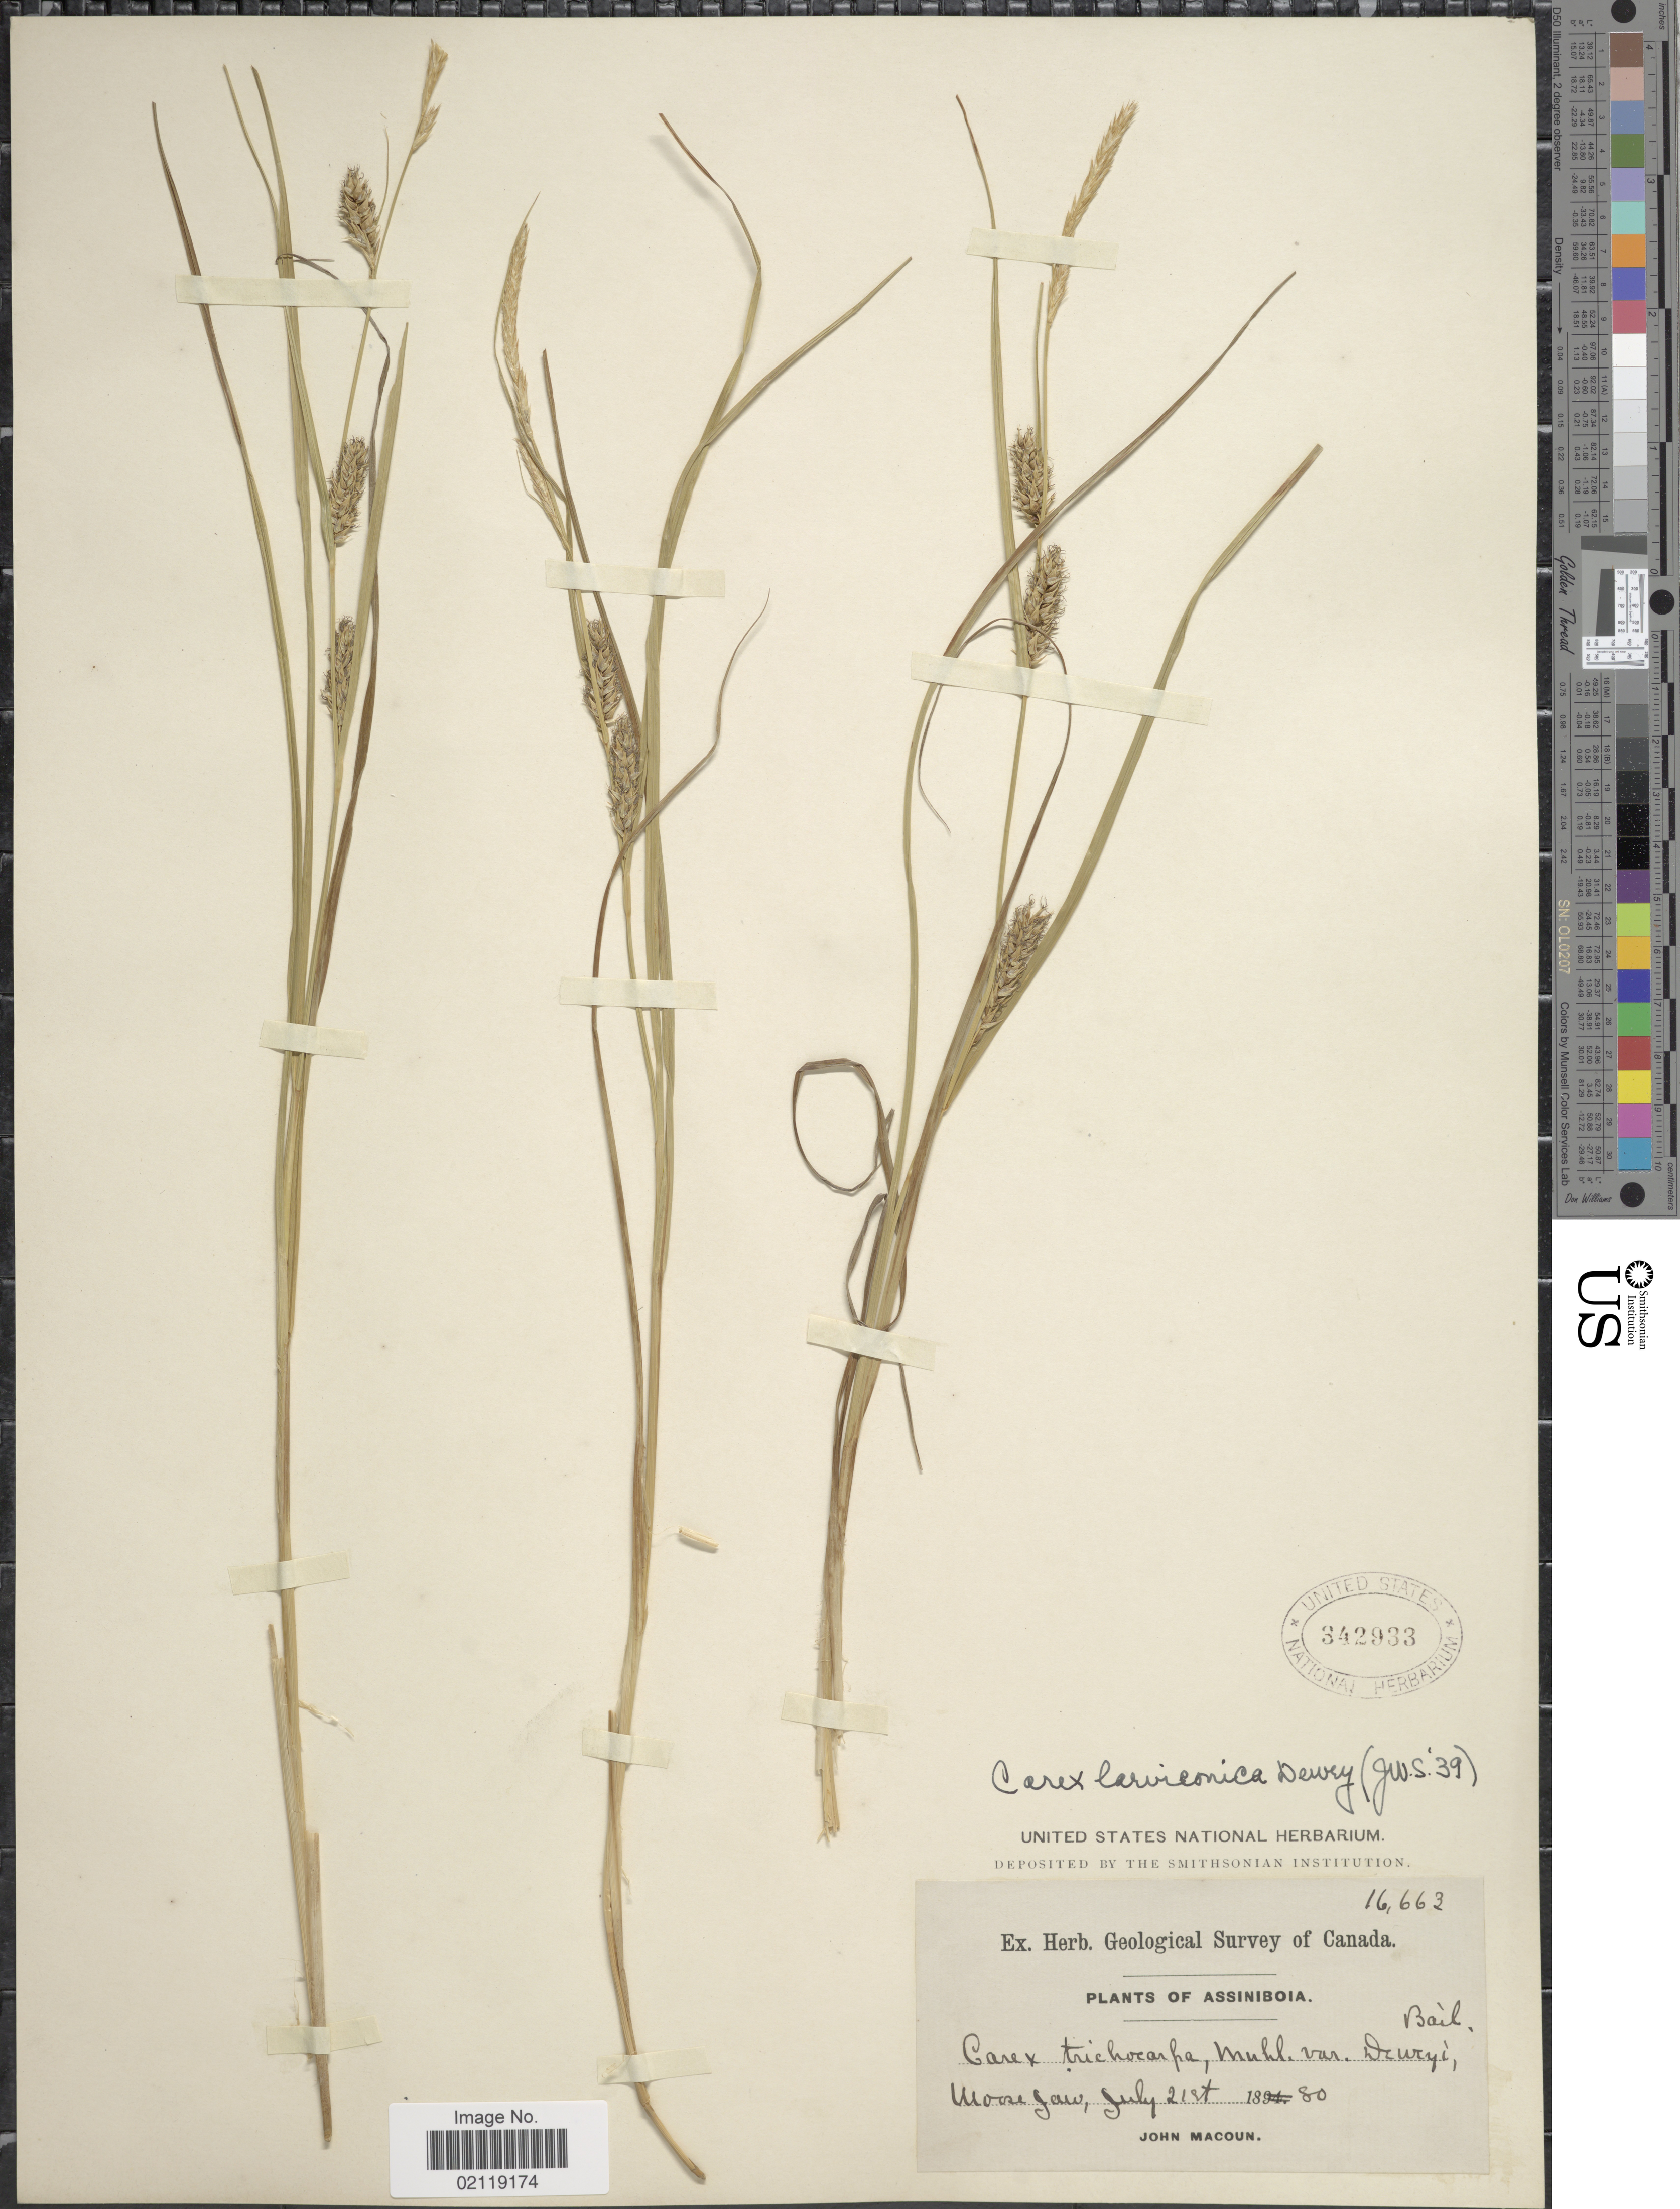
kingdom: Plantae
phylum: Tracheophyta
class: Liliopsida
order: Poales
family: Cyperaceae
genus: Carex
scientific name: Carex laeviconica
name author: Dewey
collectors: J. Macoun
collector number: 16663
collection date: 1880-07-21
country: Canada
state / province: Saskatchewan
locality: Assiniboia. Moose Jaw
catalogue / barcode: US 342933